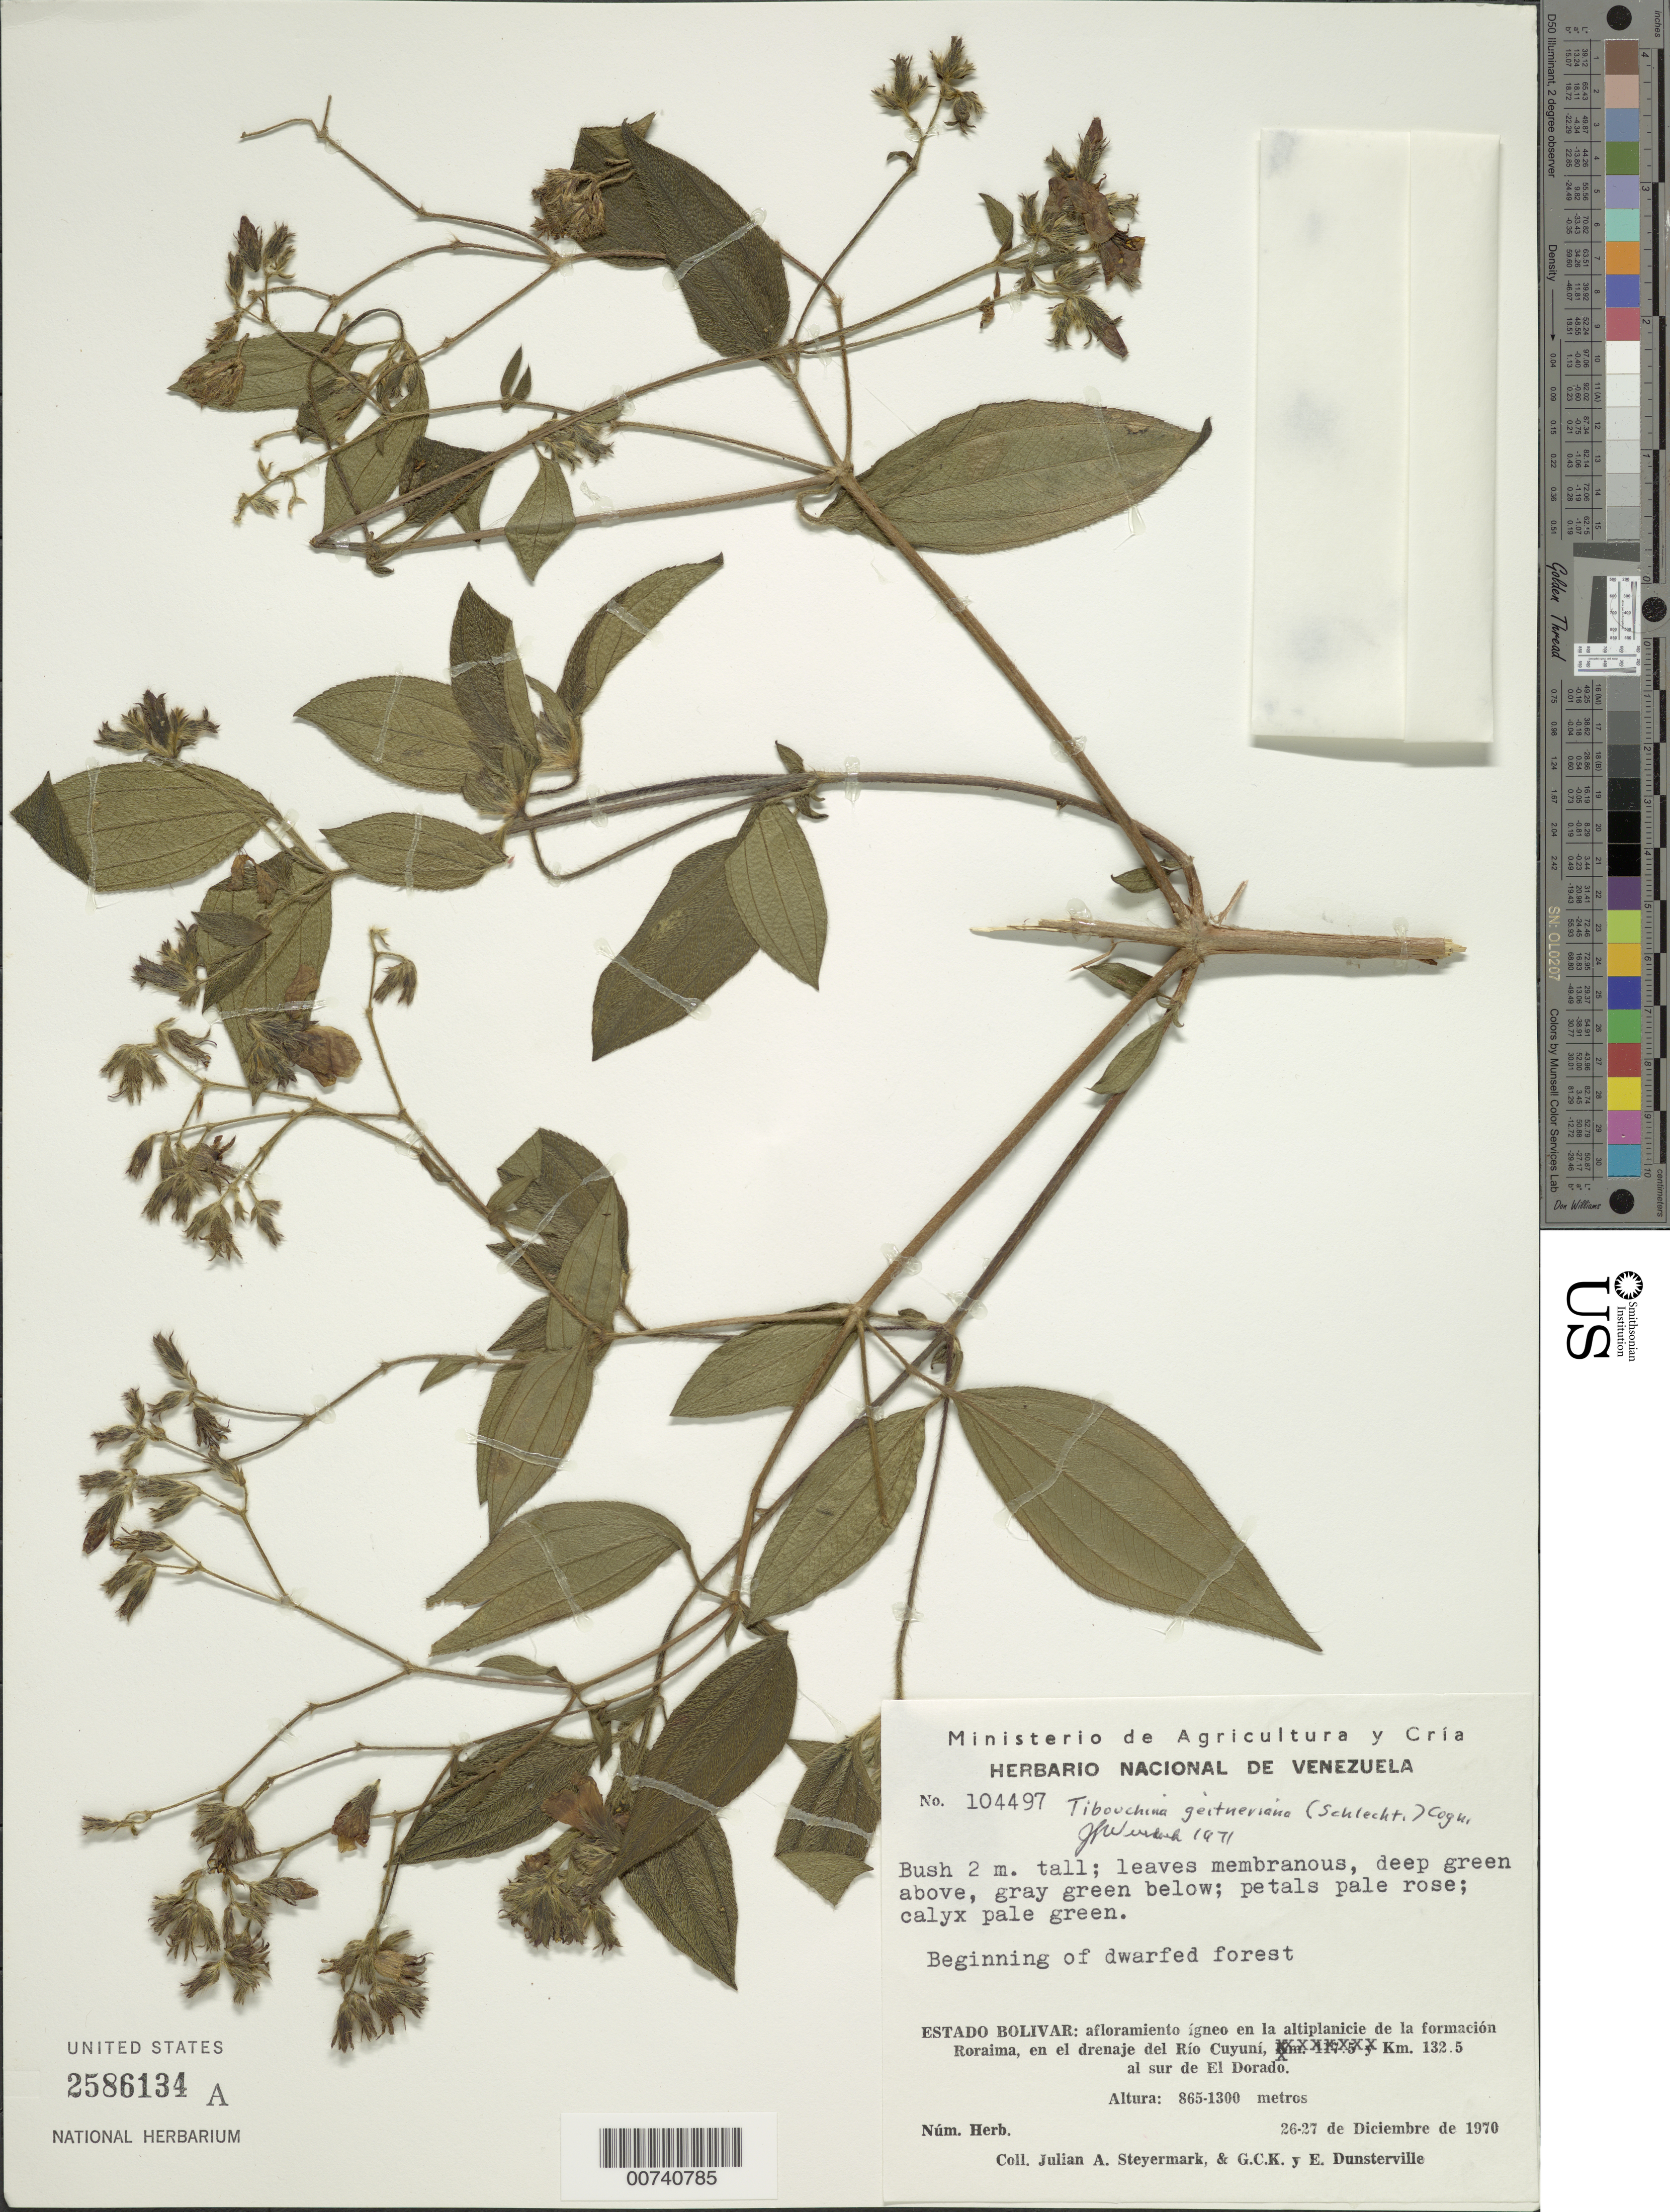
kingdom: Plantae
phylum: Tracheophyta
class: Magnoliopsida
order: Myrtales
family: Melastomataceae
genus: Chaetogastra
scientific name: Chaetogastra geitneriana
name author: Schltdl.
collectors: J. Steyermark, G. C. K. Dunsterville & E. Dunsterville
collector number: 104497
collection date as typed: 26-Dec-70 to 27-Dec-70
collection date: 1970-12-26/1970-12-27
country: Venezuela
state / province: Bolívar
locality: Roraima, Río Cuyuni drainage, km 132.5 S of El Dorado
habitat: Beginning of dwarf forest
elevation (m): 865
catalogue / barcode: US 2586134A